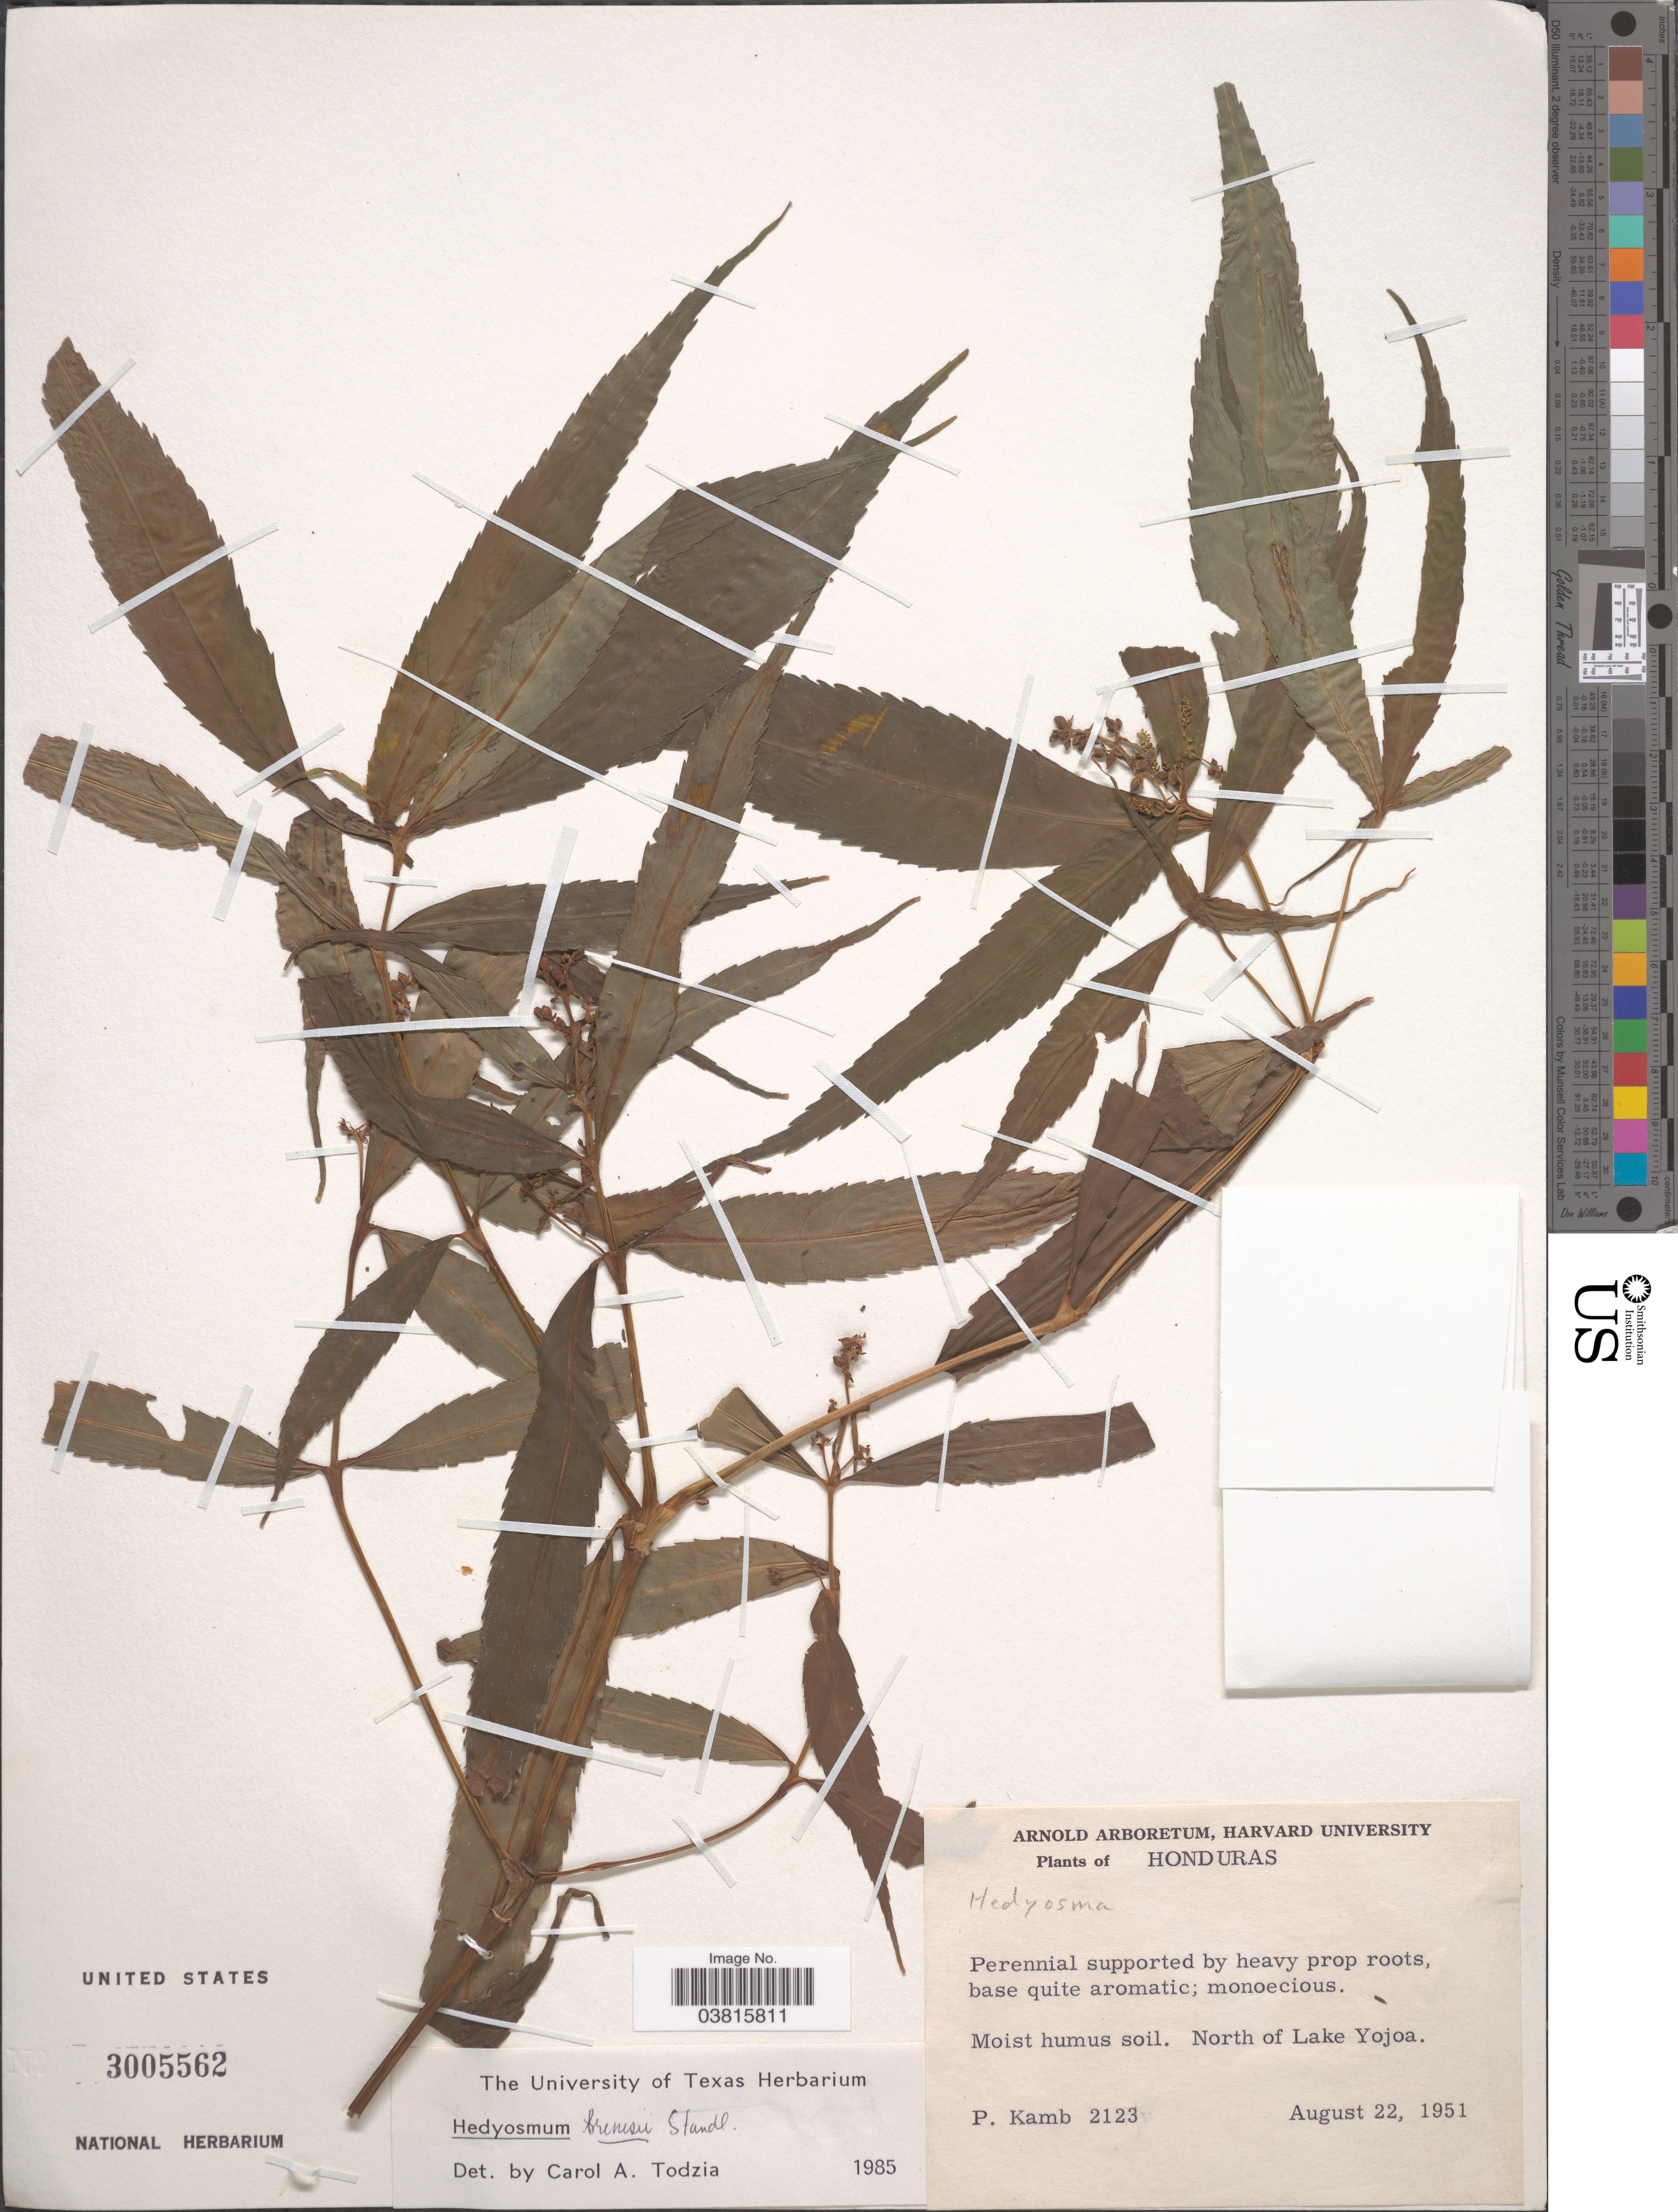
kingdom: Plantae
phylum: Tracheophyta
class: Magnoliopsida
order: Chloranthales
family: Chloranthaceae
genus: Hedyosmum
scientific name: Hedyosmum brenesii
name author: Standl.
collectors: P. Kamb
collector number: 2123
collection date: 1951-08-22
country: Honduras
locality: North of Lake Yojoa.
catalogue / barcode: US 3005562